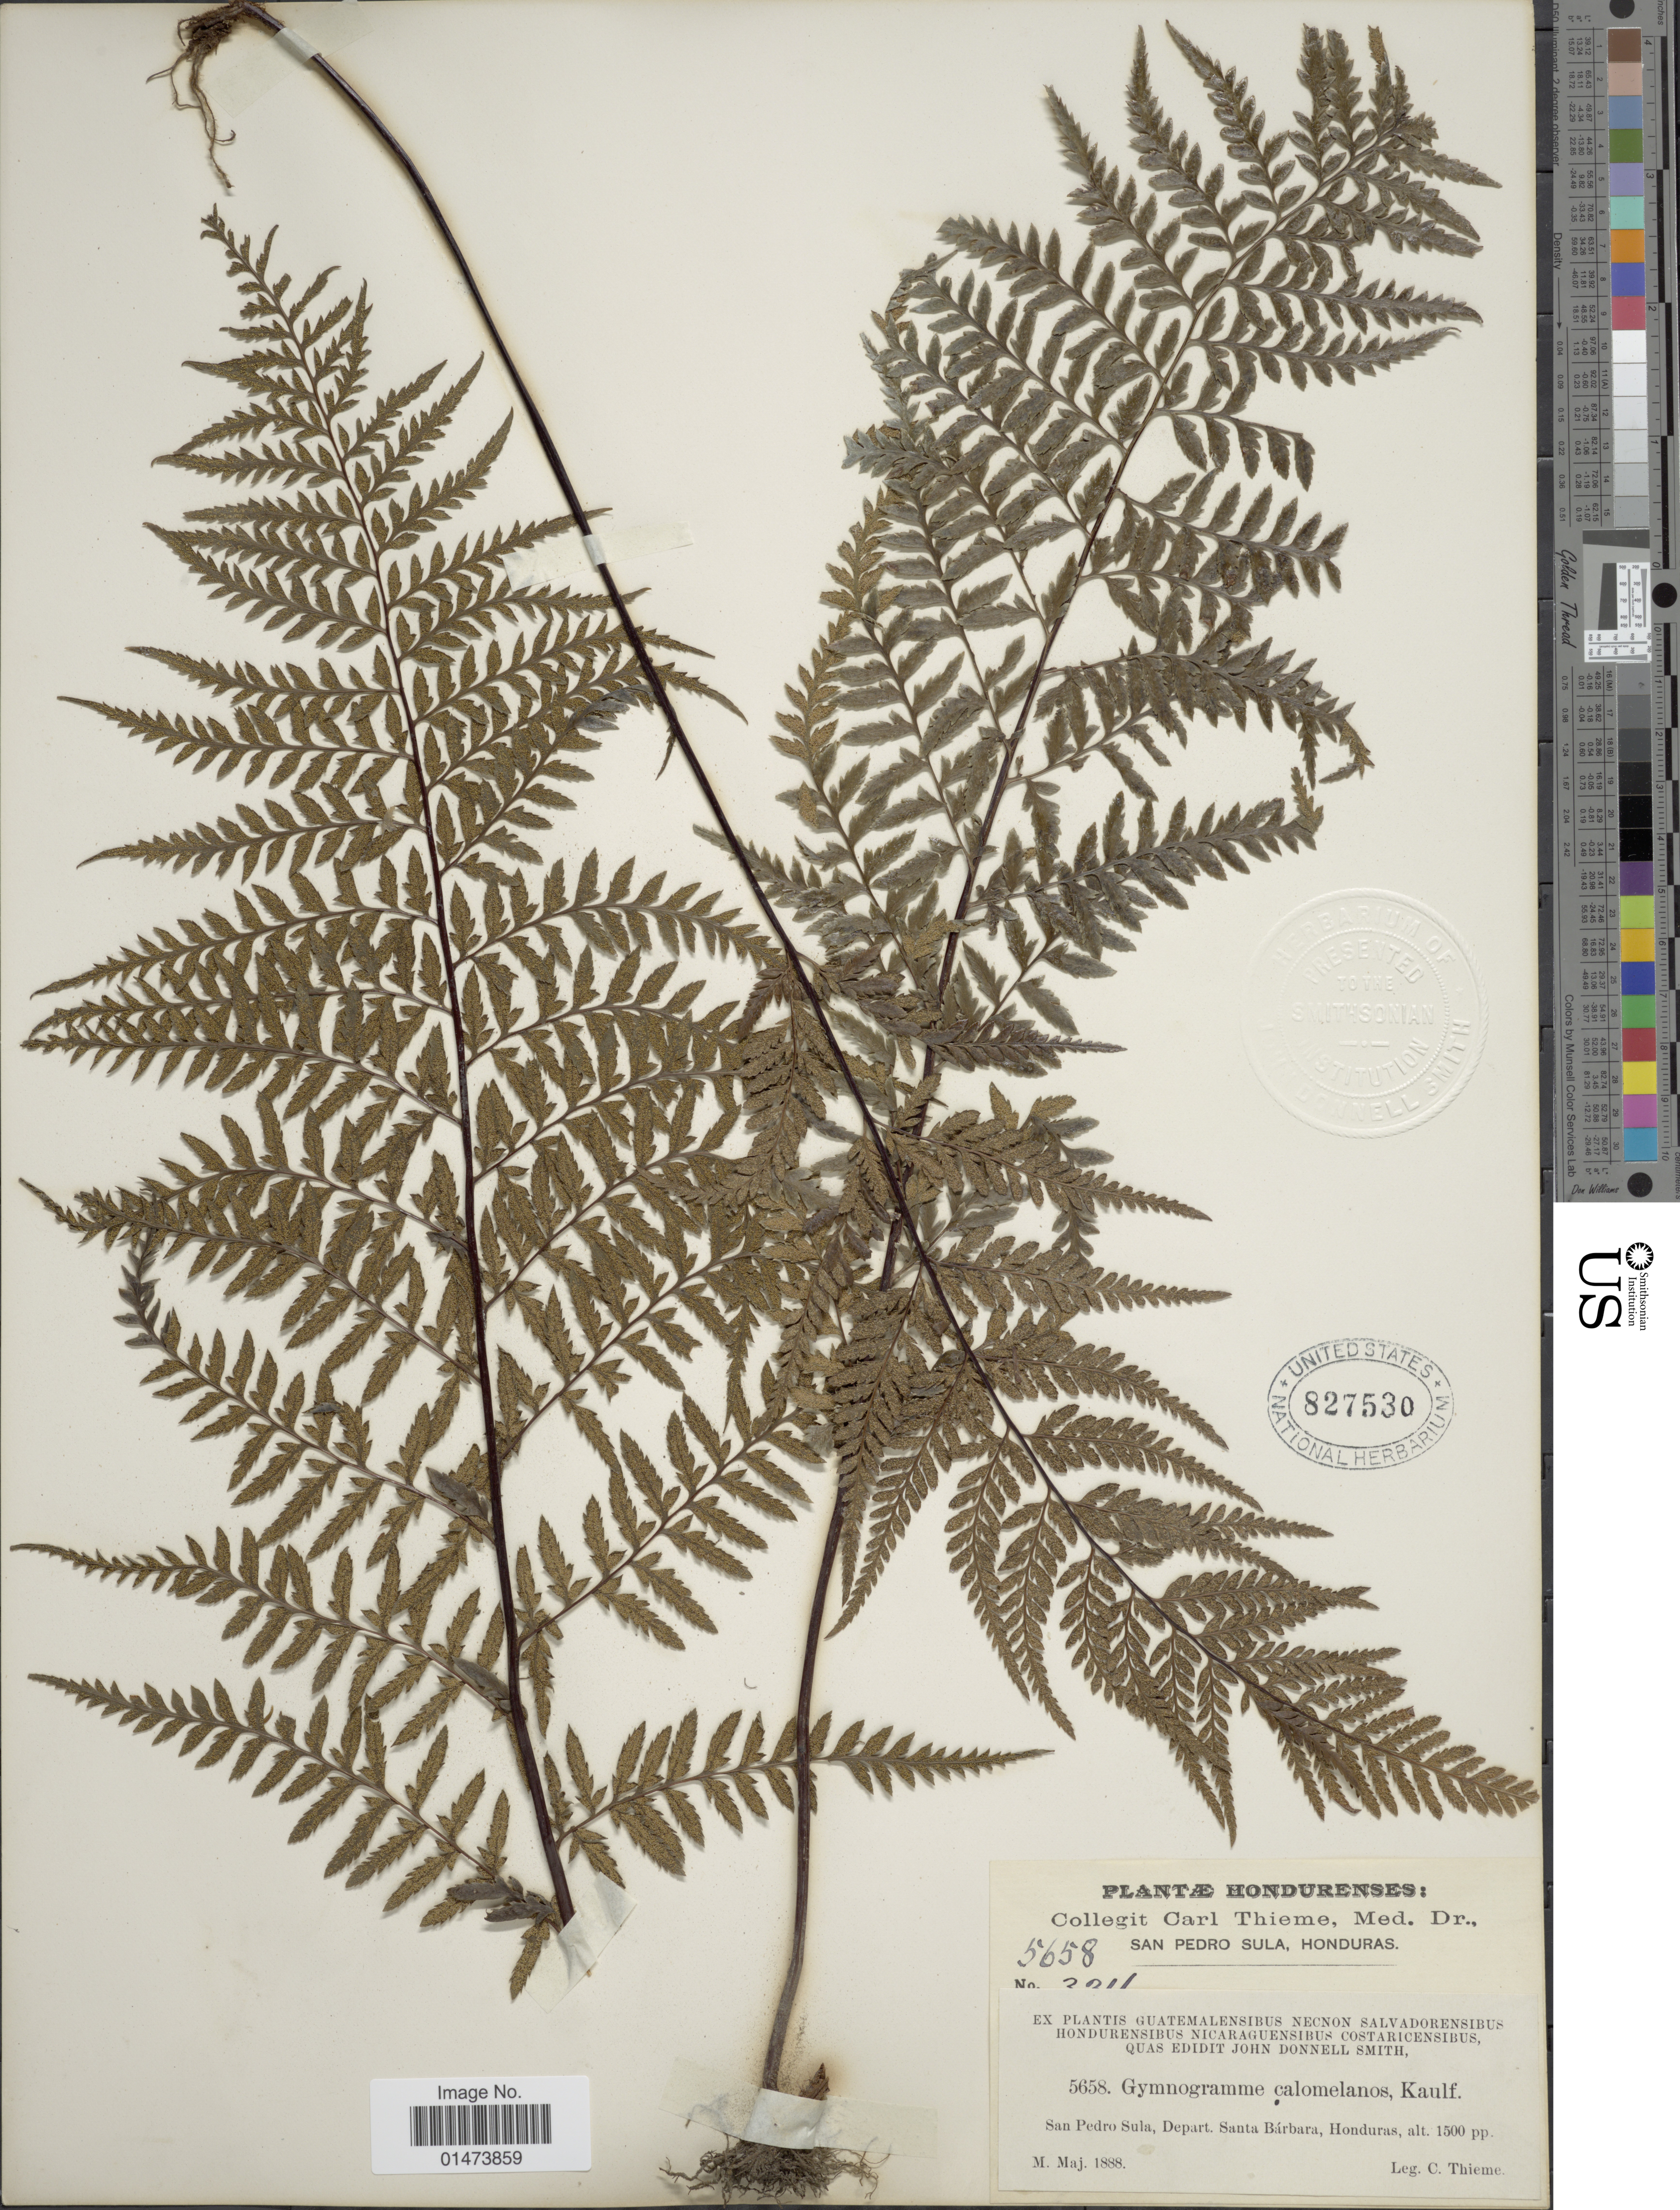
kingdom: Plantae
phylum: Tracheophyta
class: Polypodiopsida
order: Polypodiales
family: Pteridaceae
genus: Pityrogramma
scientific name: Pityrogramma calomelanos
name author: (L.) Link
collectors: C. Thieme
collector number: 5658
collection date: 1888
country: Honduras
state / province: Santa Bárbara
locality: San Pedro Sula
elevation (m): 457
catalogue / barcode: US 827530